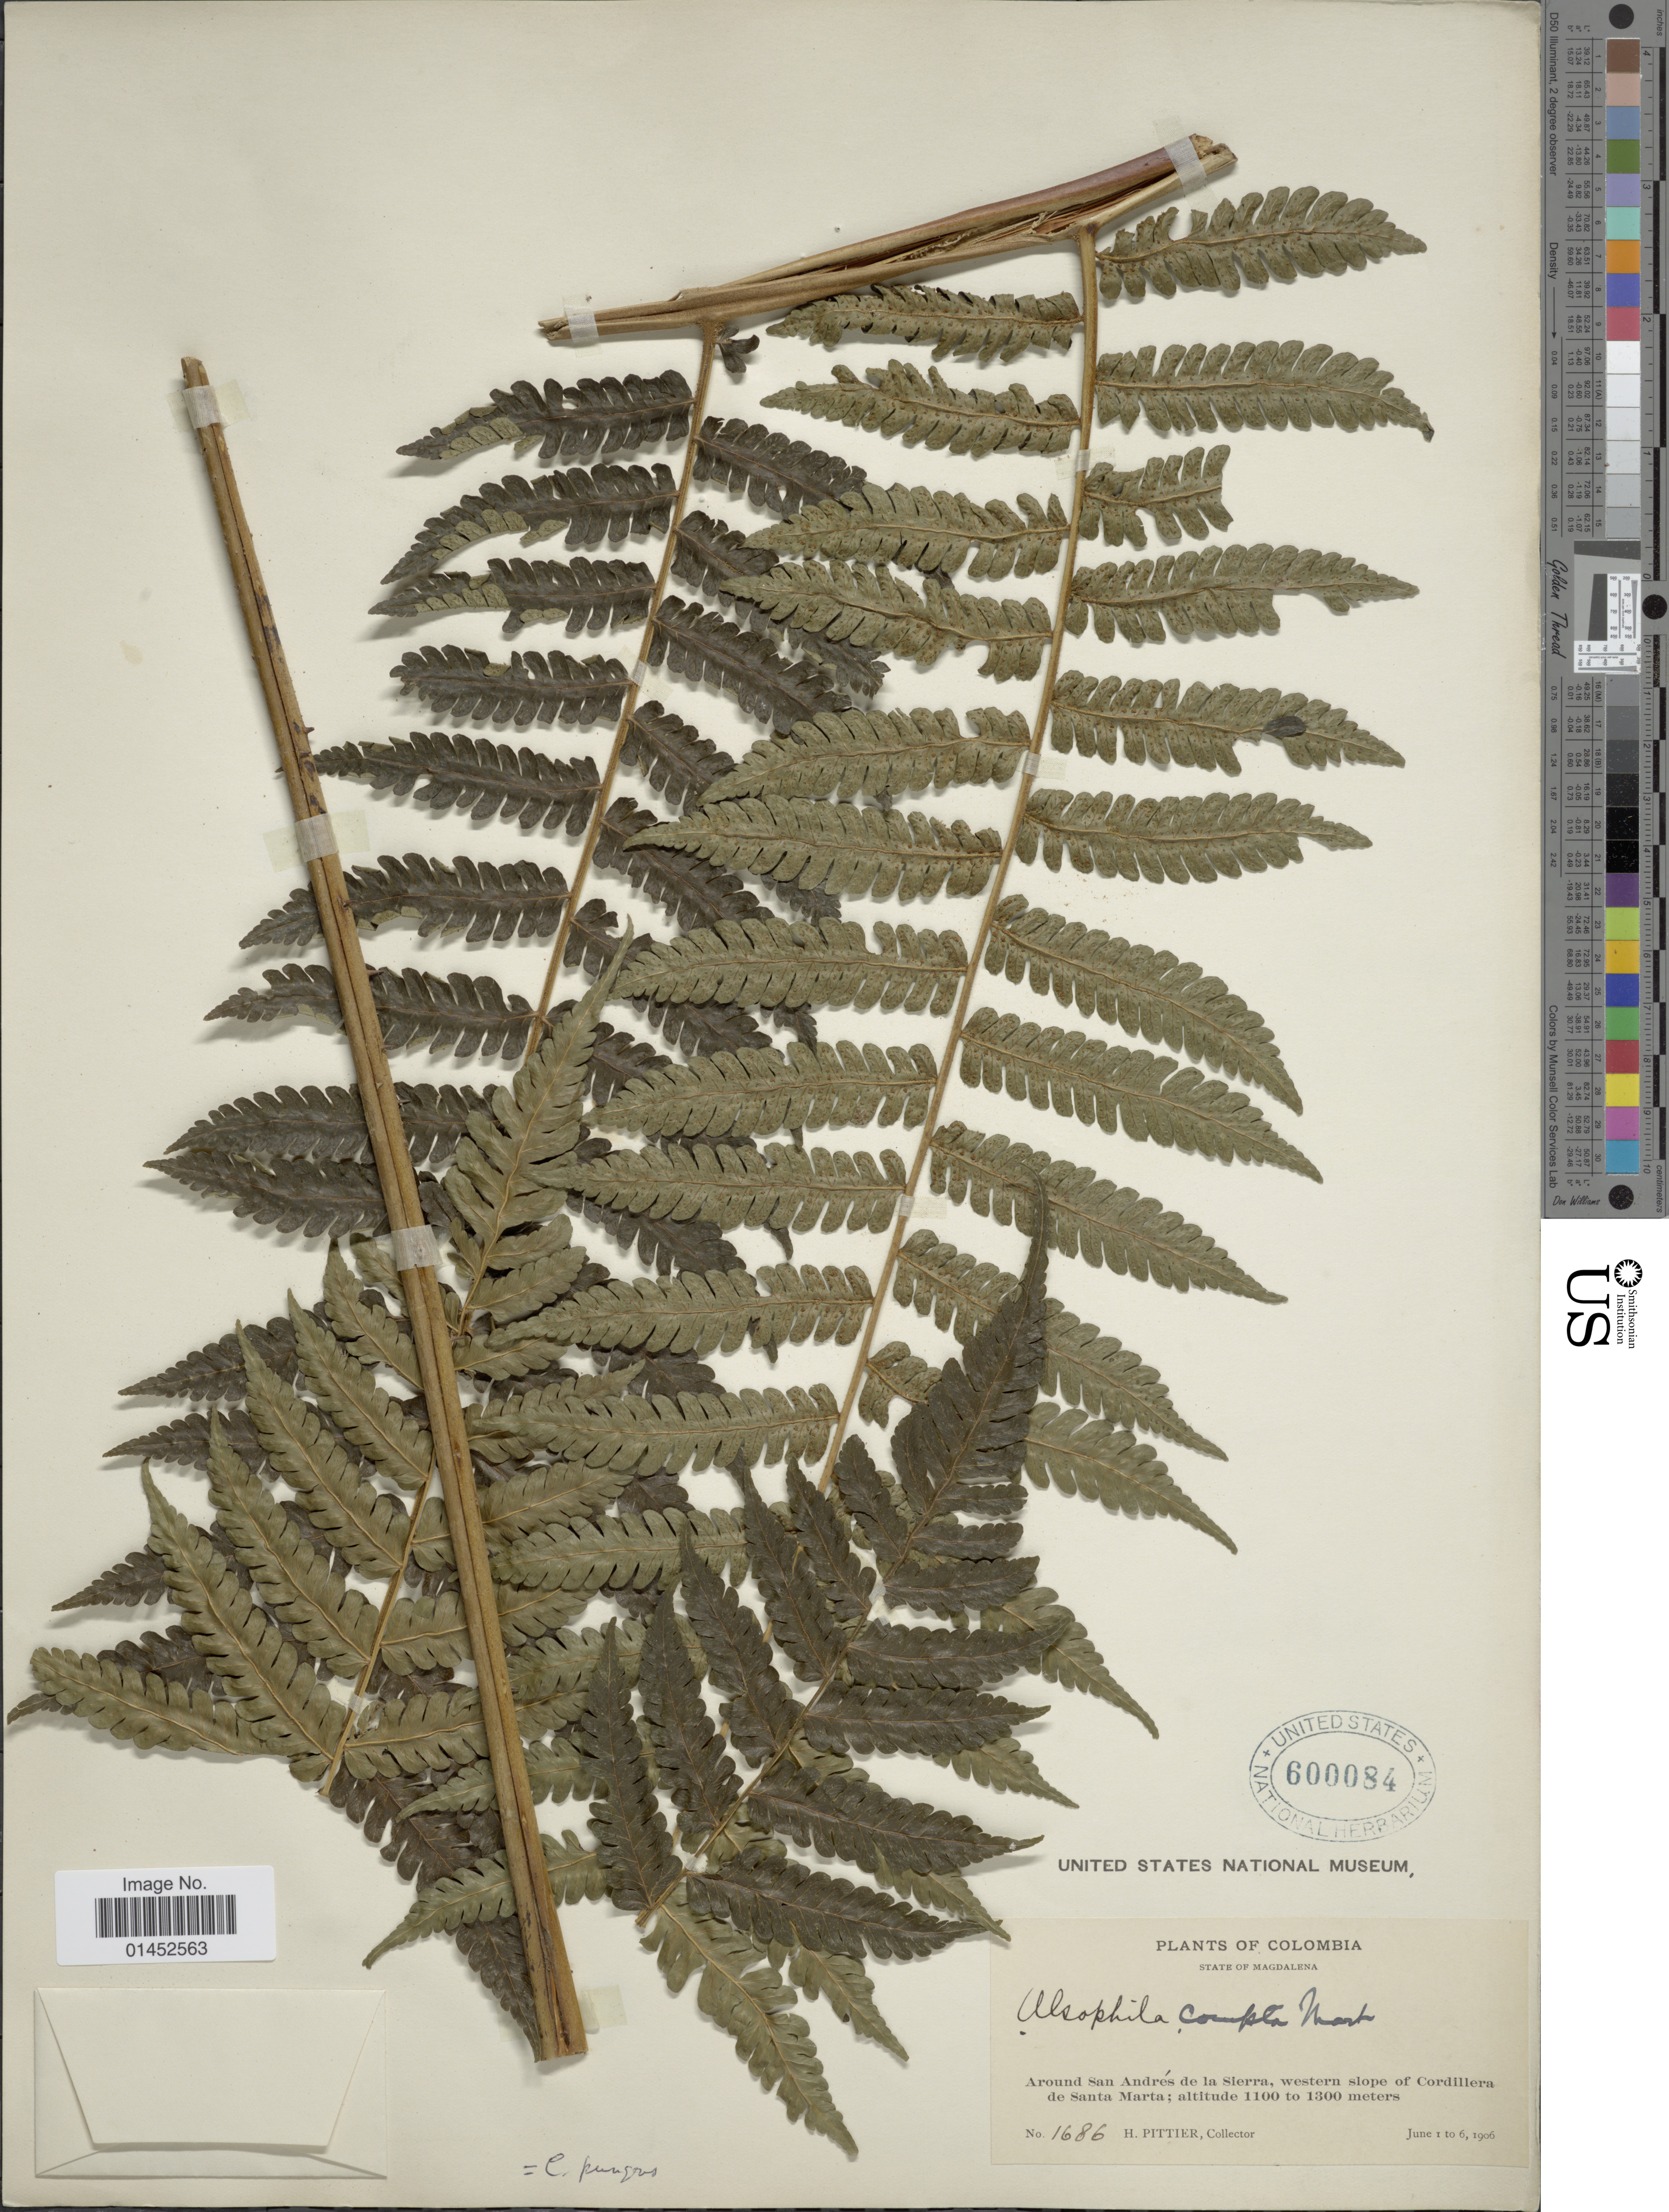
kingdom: Plantae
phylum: Tracheophyta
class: Polypodiopsida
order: Cyatheales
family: Cyatheaceae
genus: Cyathea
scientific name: Cyathea pungens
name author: (Willd.) Domin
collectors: H. F. Pittier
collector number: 1686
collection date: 1906-06-01/1906-06-06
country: Colombia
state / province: Magdalena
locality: Around San Andrés de la Sierra, western slope of Cordillera de Santa Marta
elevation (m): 1100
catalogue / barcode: US 600084